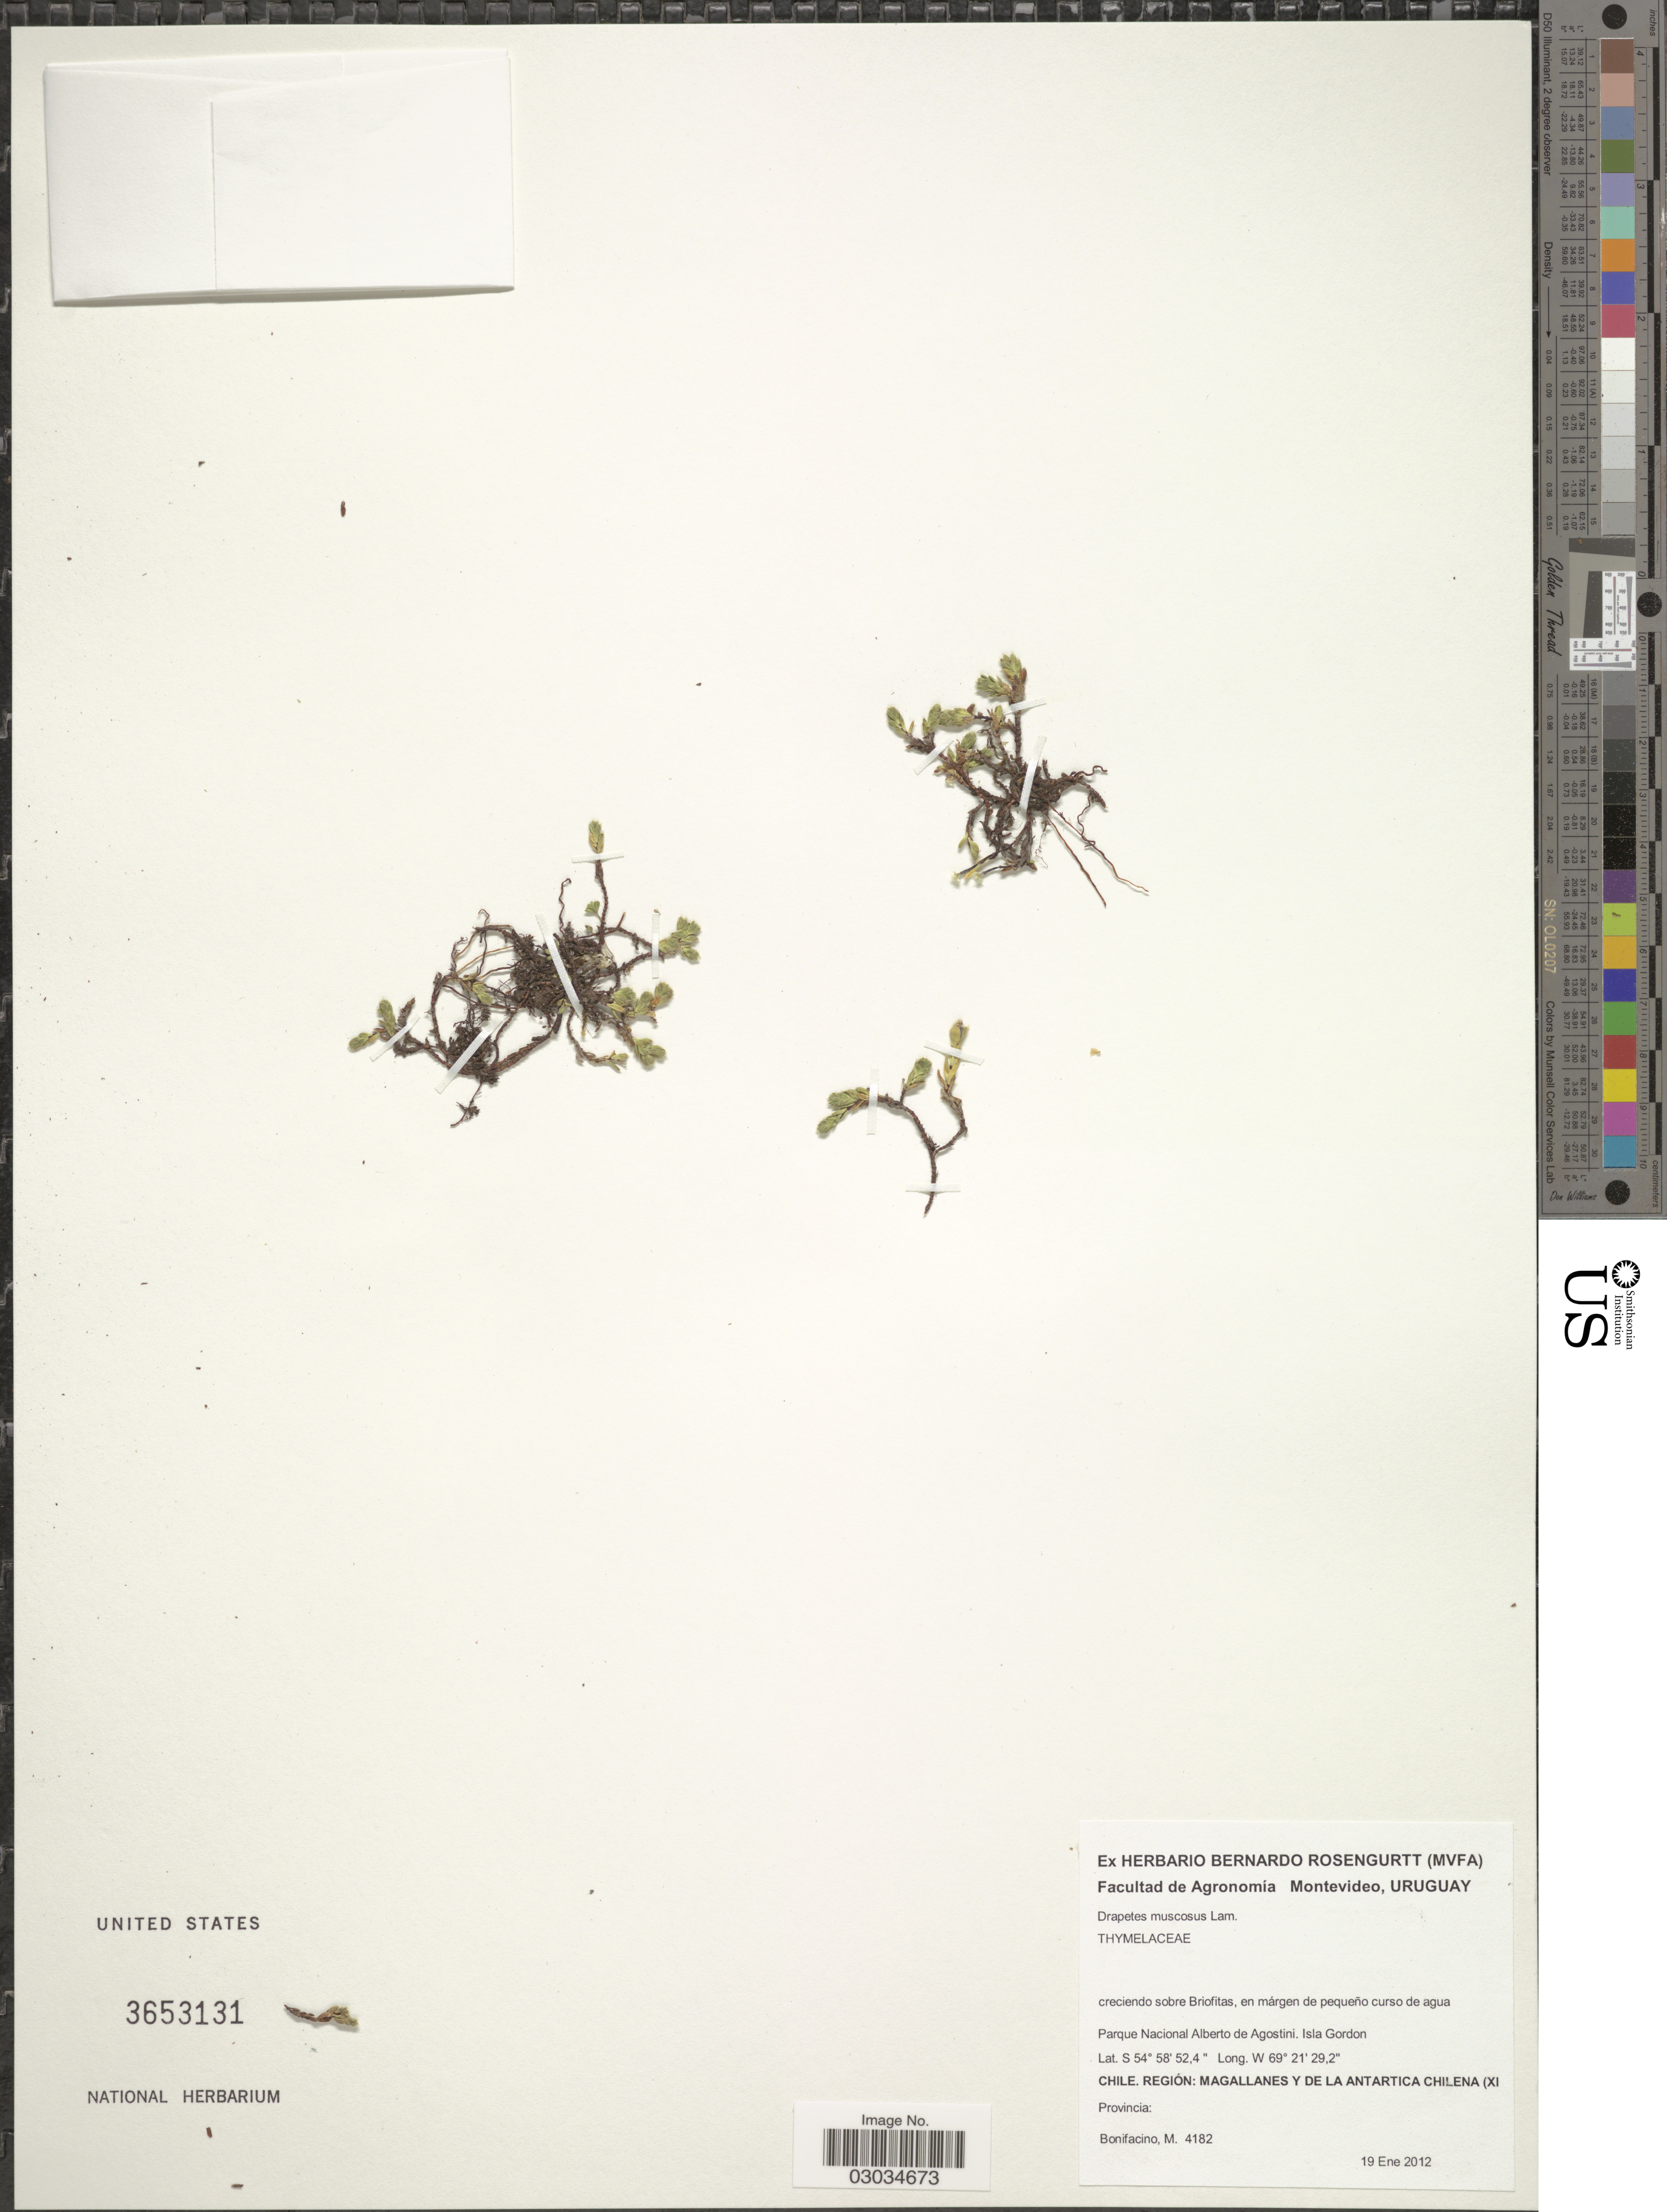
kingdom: Plantae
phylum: Tracheophyta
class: Magnoliopsida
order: Malvales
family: Thymelaeaceae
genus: Drapetes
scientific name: Drapetes muscosus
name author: Lam.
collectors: M. Bonifacino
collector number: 4182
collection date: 2012-01-19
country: Chile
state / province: Magallanes y de la Antártica Chilena (XII)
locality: Parque Nacional Alberto de Agostini. Isla Gordon. Región: Magallanes y de la Antartica Chilena (XI.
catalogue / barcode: US 3653131